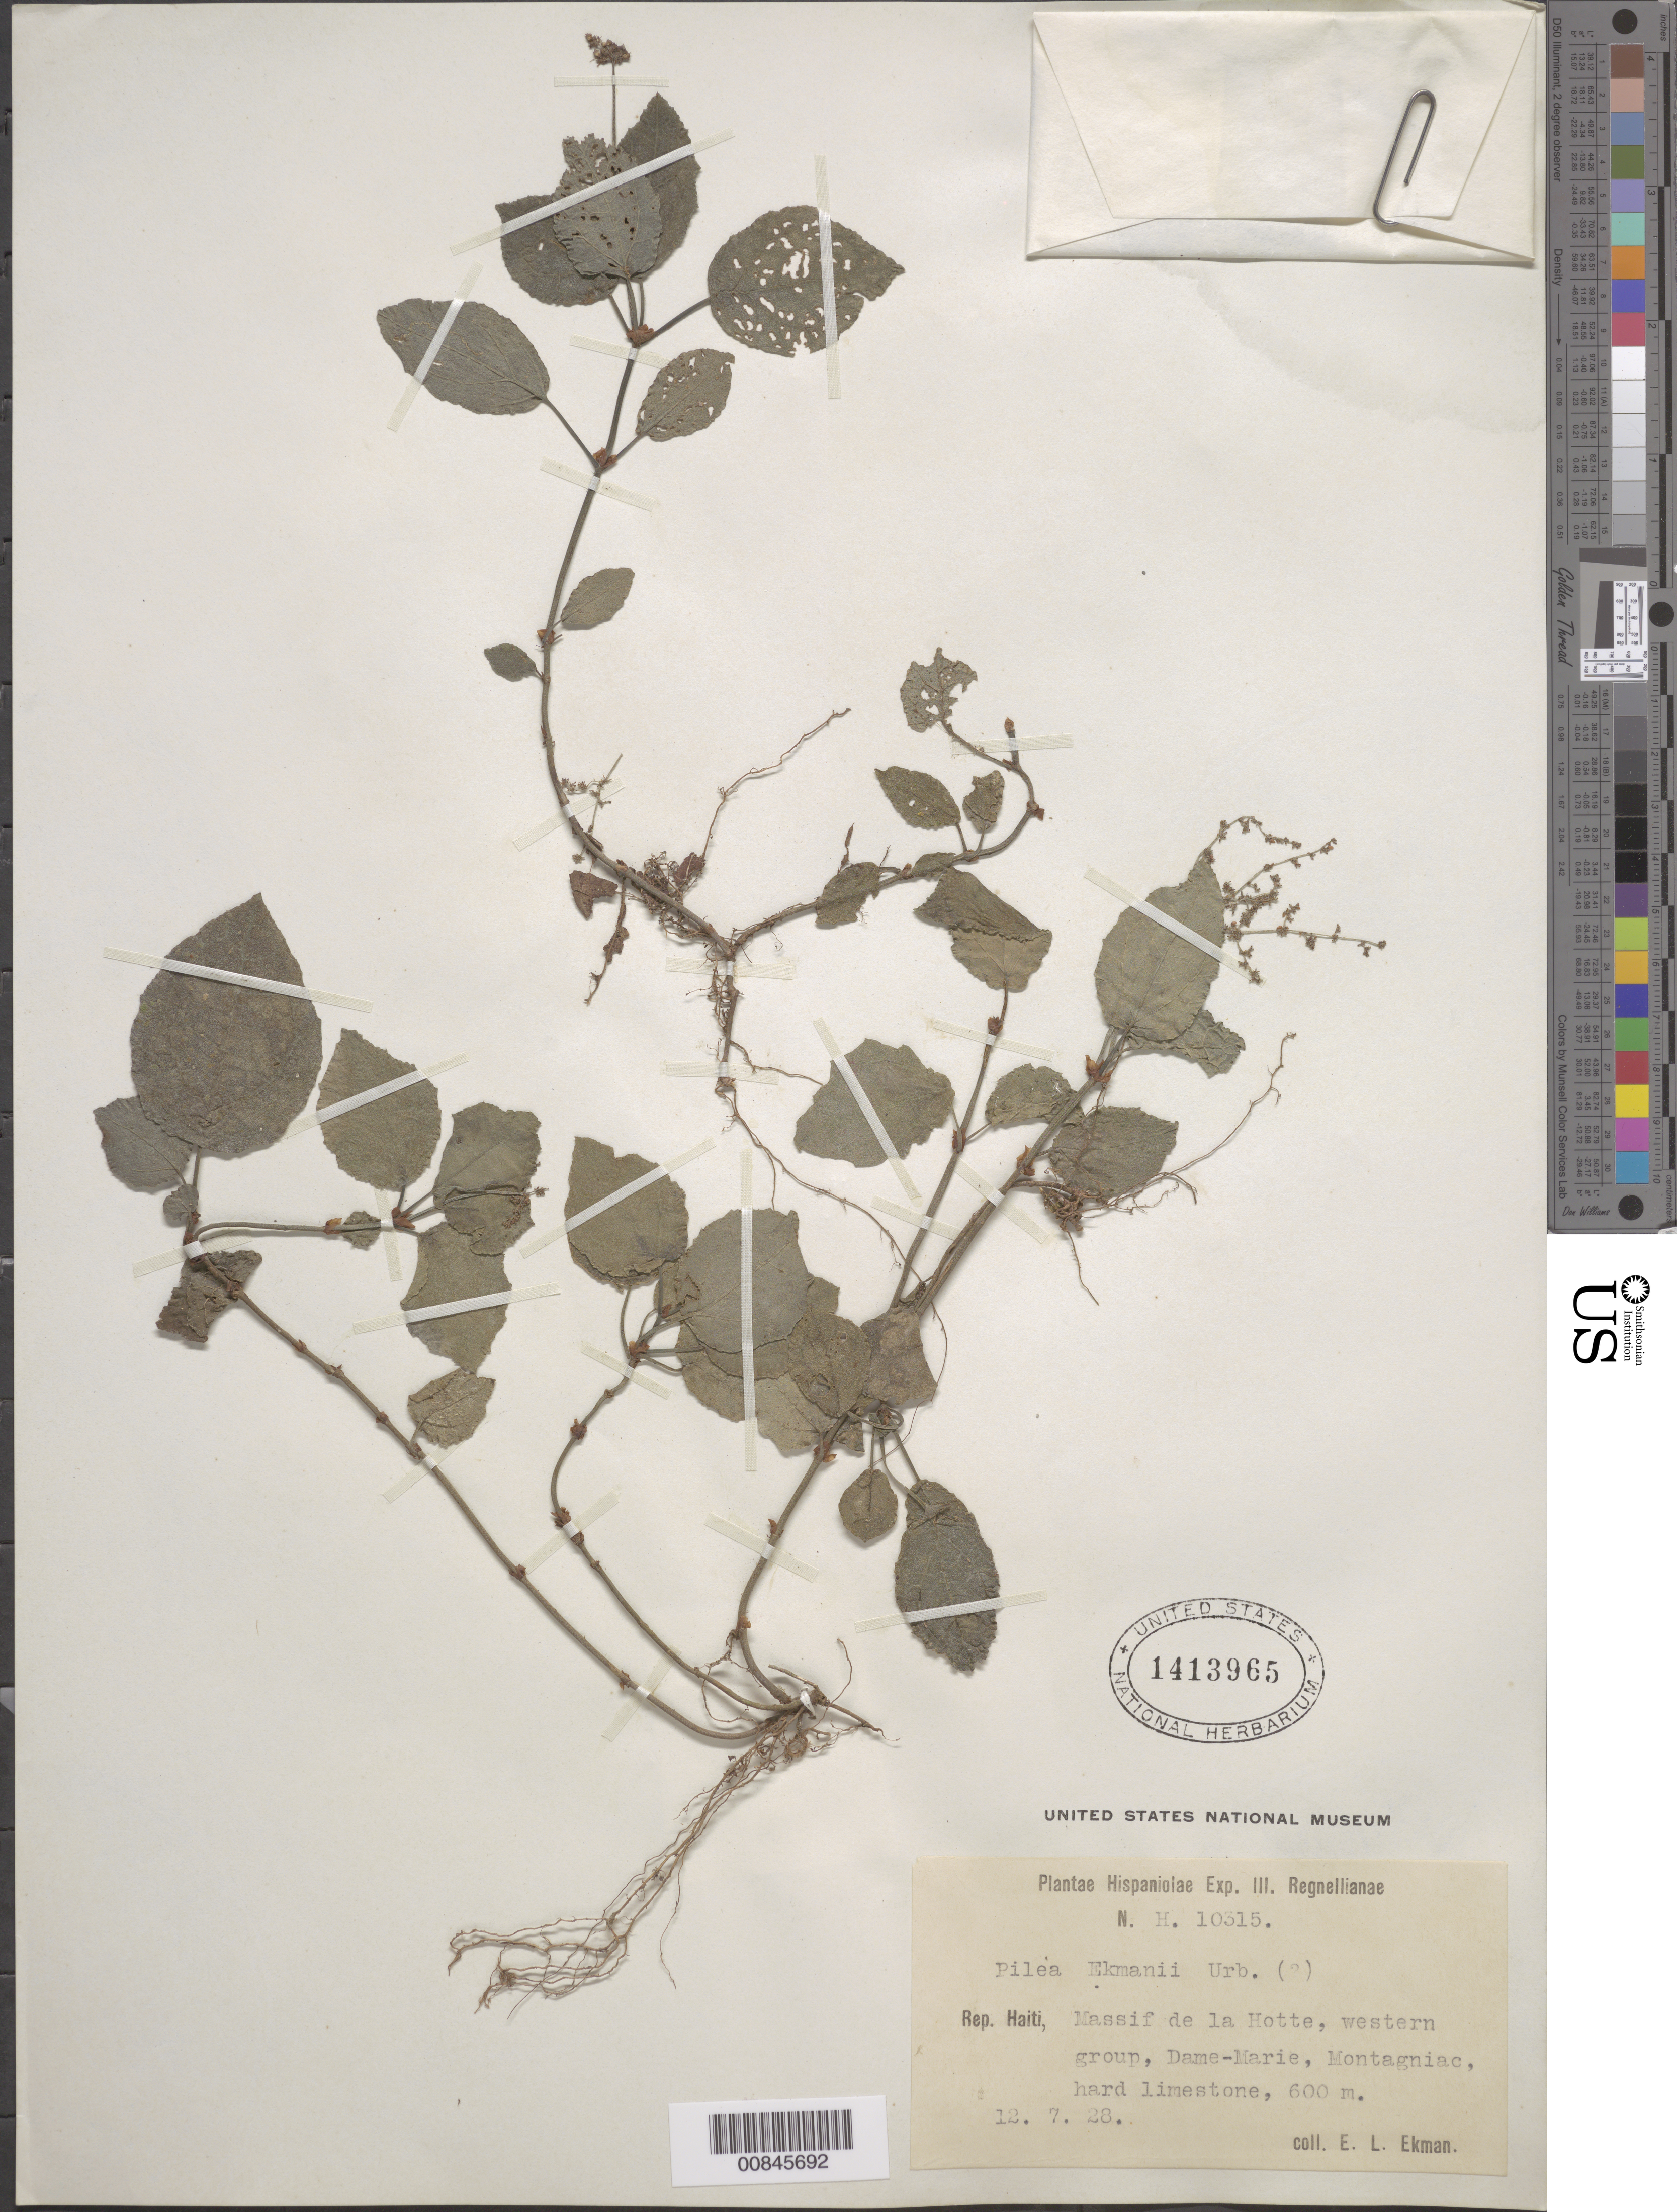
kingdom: Plantae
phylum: Tracheophyta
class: Magnoliopsida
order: Rosales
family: Urticaceae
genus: Pilea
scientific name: Pilea ekmanii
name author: Urb.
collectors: E. L. Ekman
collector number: H 10315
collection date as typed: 12 Jul 1928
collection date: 1928-07-12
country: Haiti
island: Hispaniola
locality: Massif de la Hotte, western group, Dame-Marie, Montagniac.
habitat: Hard limestone.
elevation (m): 600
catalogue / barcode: US 1413965